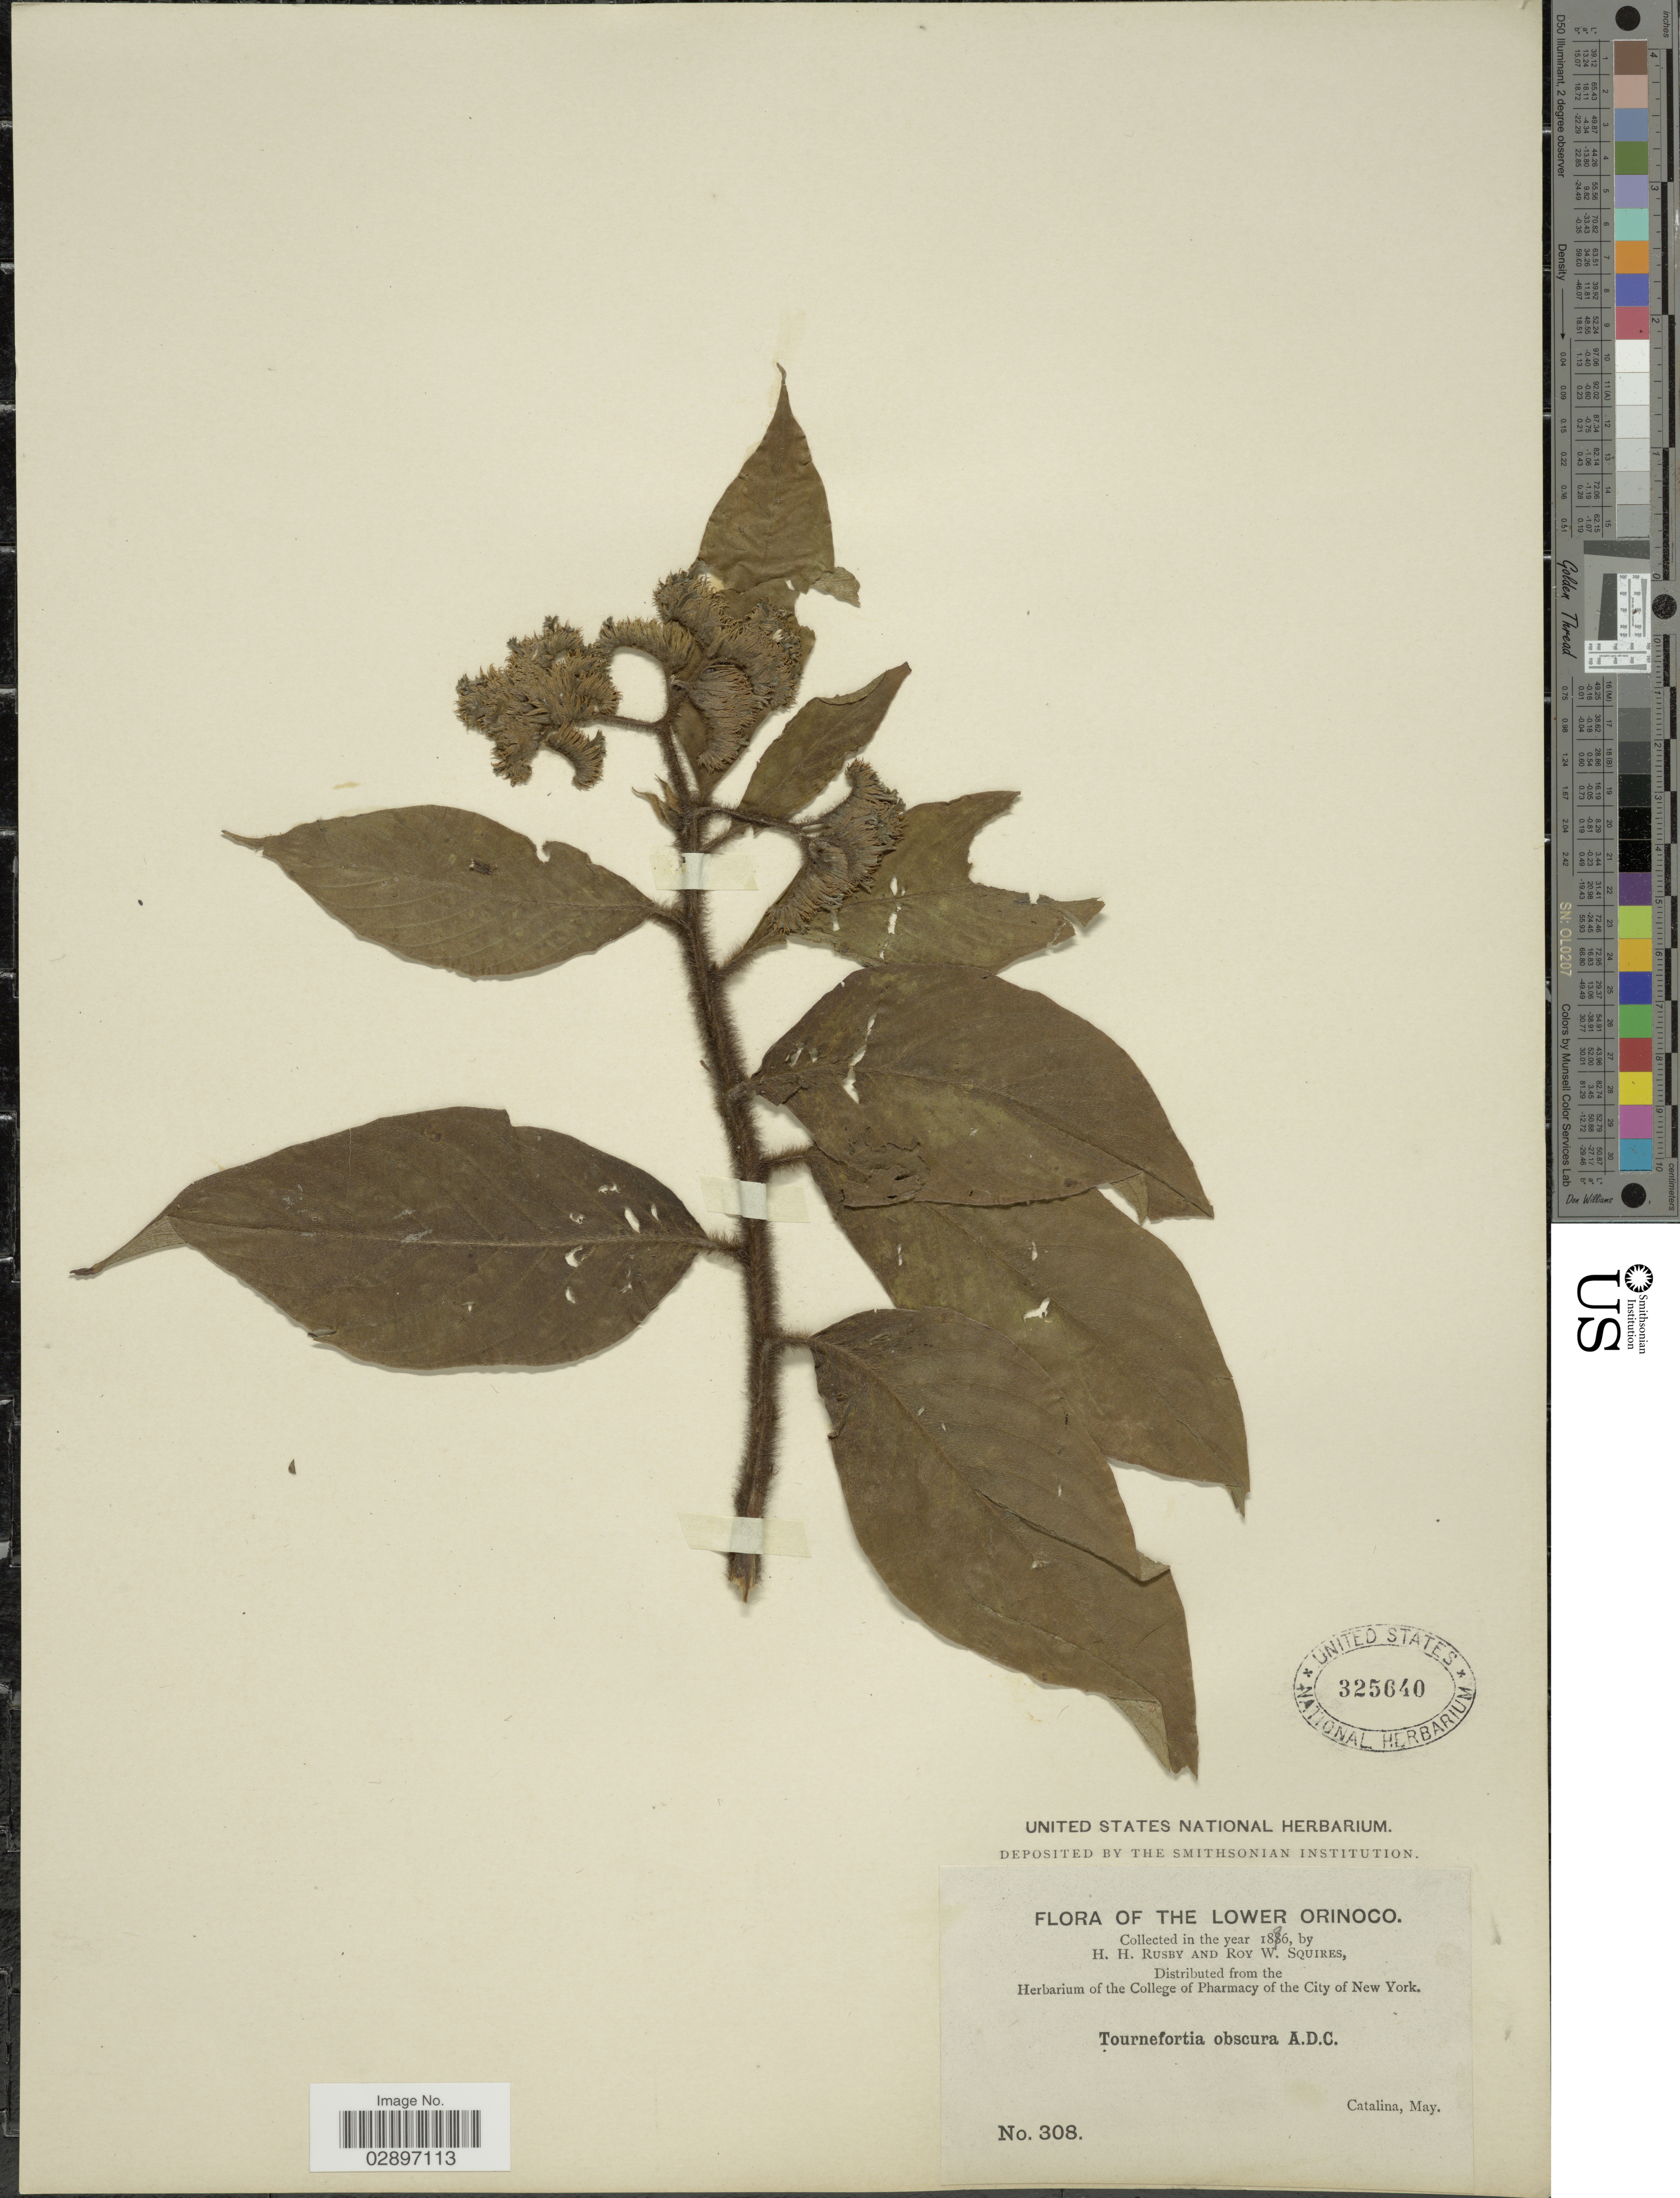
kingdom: Plantae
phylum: Tracheophyta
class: Magnoliopsida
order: Boraginales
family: Heliotropiaceae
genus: Tournefortia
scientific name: Tournefortia cuspidata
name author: Kunth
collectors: H. H. Rusby & R. Squires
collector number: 308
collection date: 1896-05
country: Venezuela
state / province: Delta Amacuro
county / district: Tucupita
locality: Lower Orinoco, Santa Catalina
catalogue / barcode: US 325640